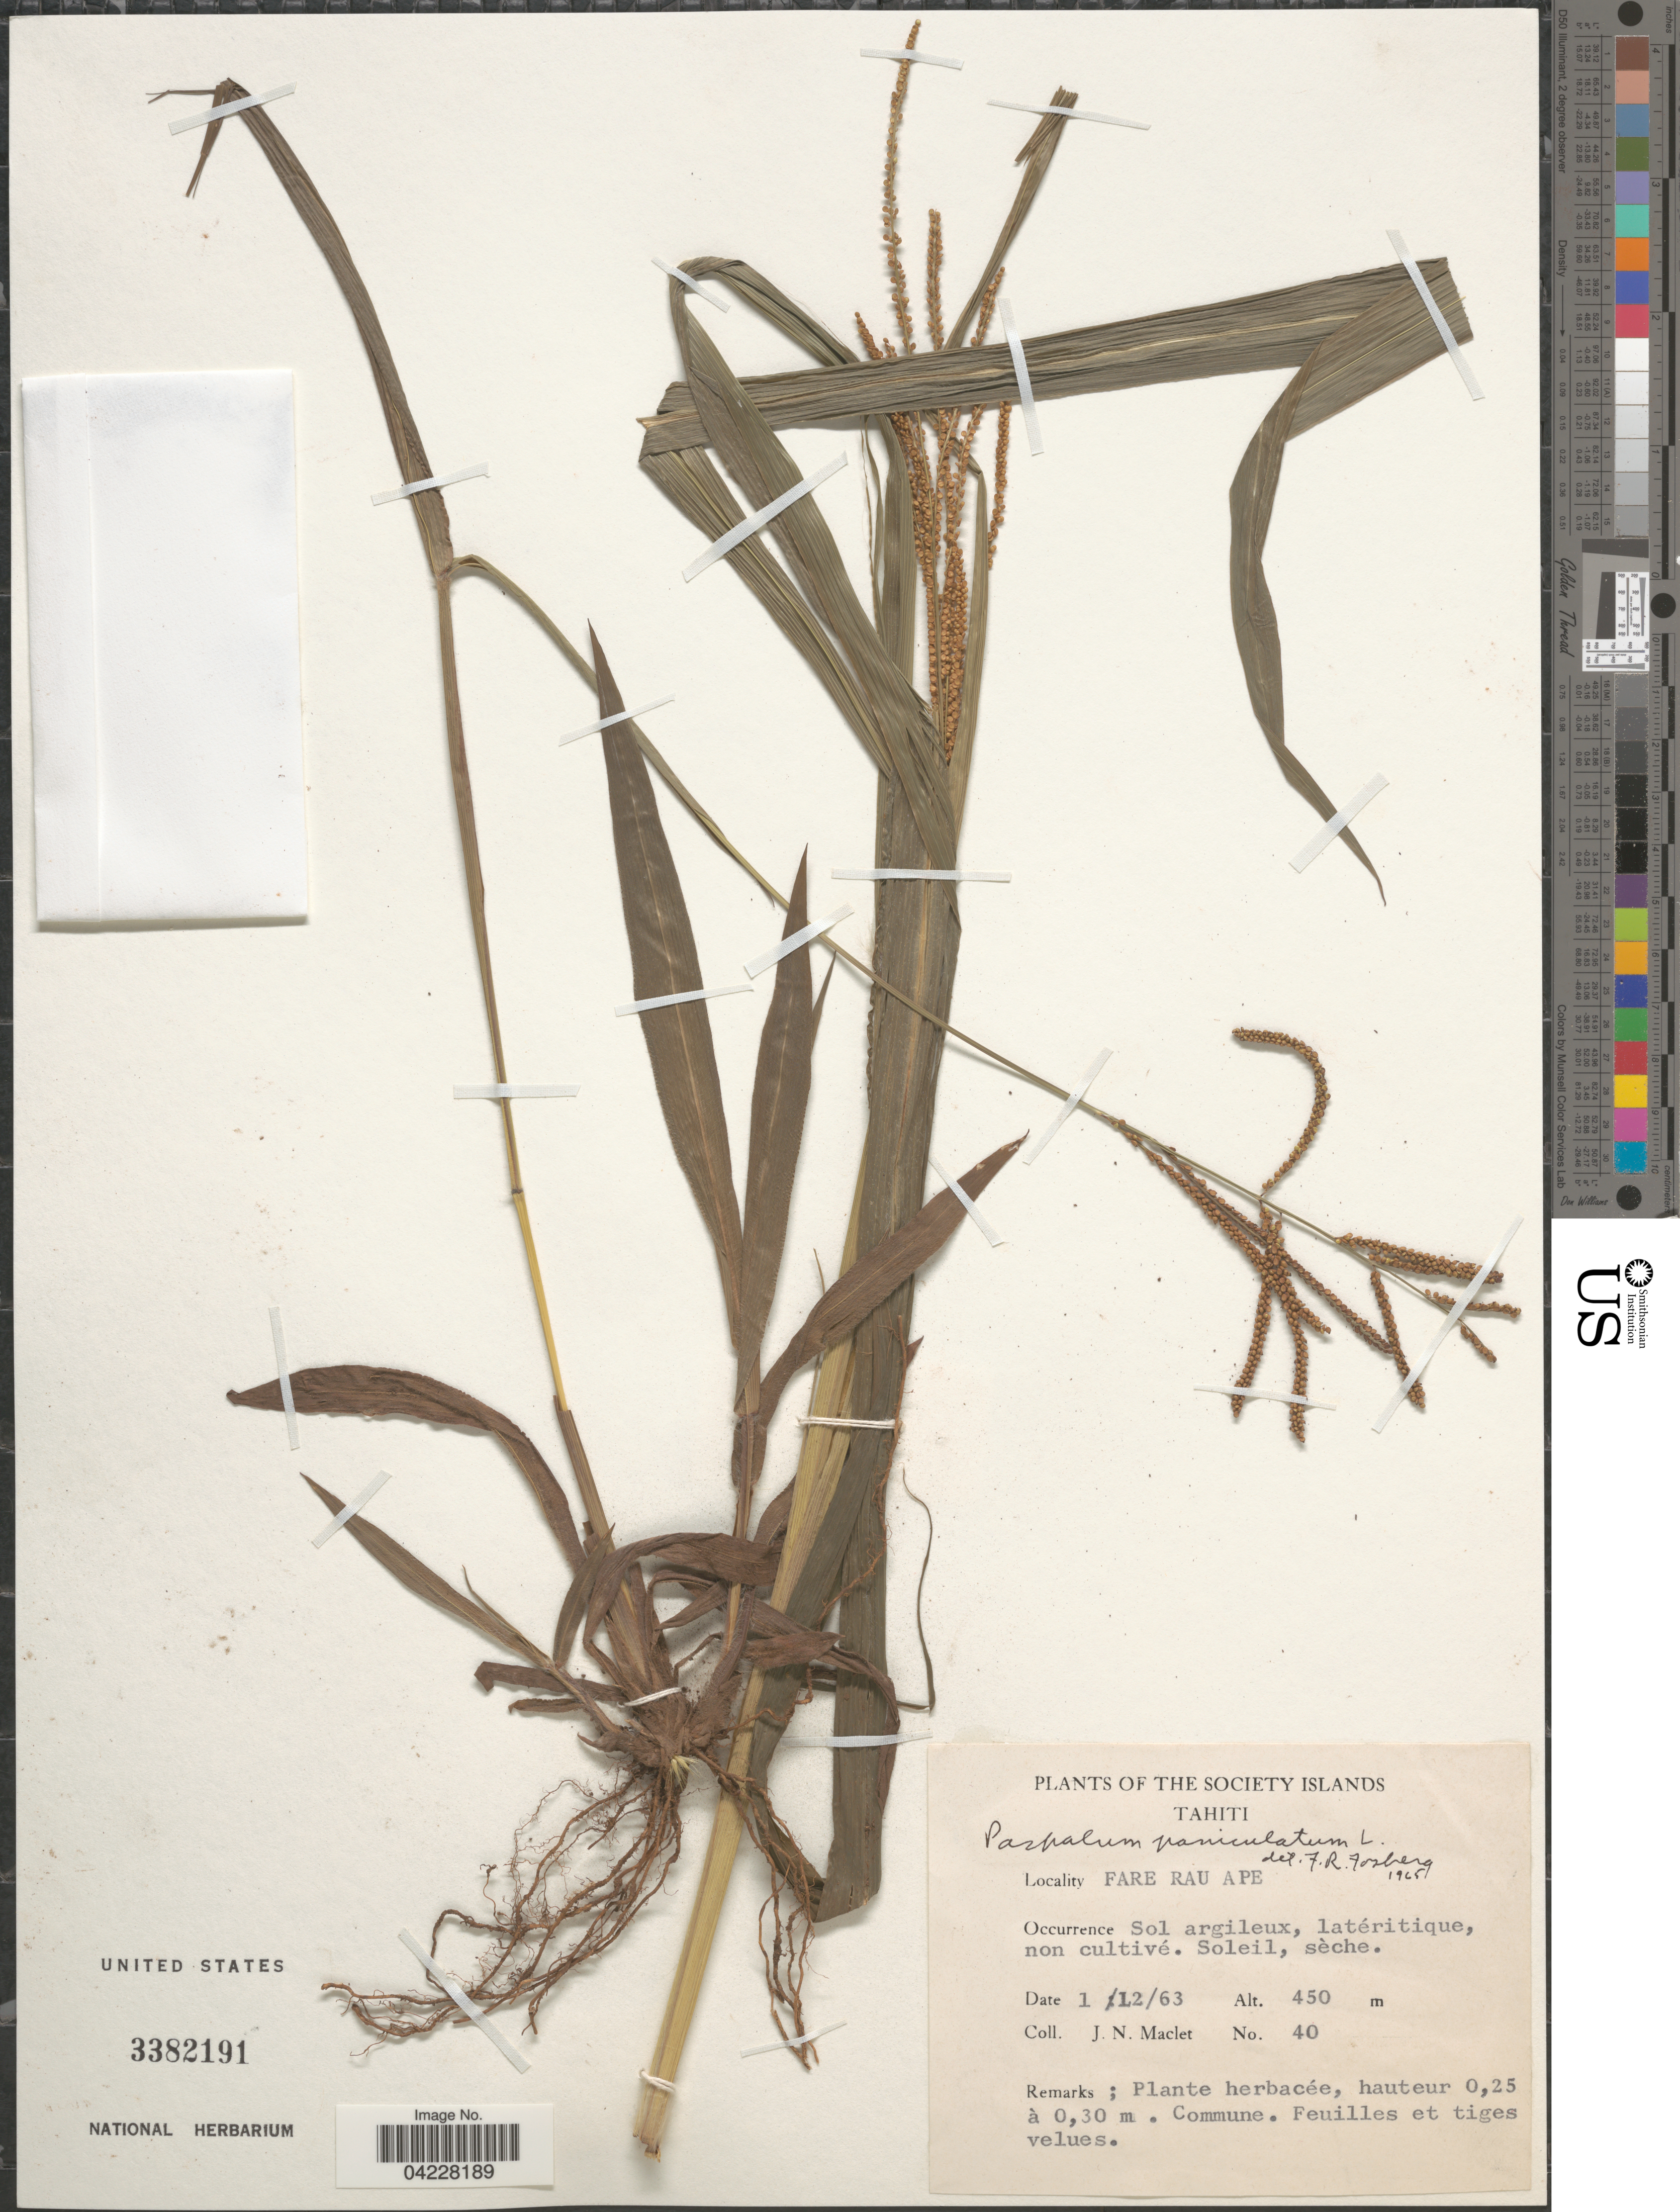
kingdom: Plantae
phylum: Tracheophyta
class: Liliopsida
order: Poales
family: Poaceae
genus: Paspalum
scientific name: Paspalum paniculatum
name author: L.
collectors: J. Maclet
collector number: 40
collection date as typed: Transcribed d/m/y: 1/12/63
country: French Polynesia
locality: The Society Islands. Tahiti. Fare Rau Ape. Sol argileux, latéritique, non cultivé.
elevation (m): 450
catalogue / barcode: US 3382191